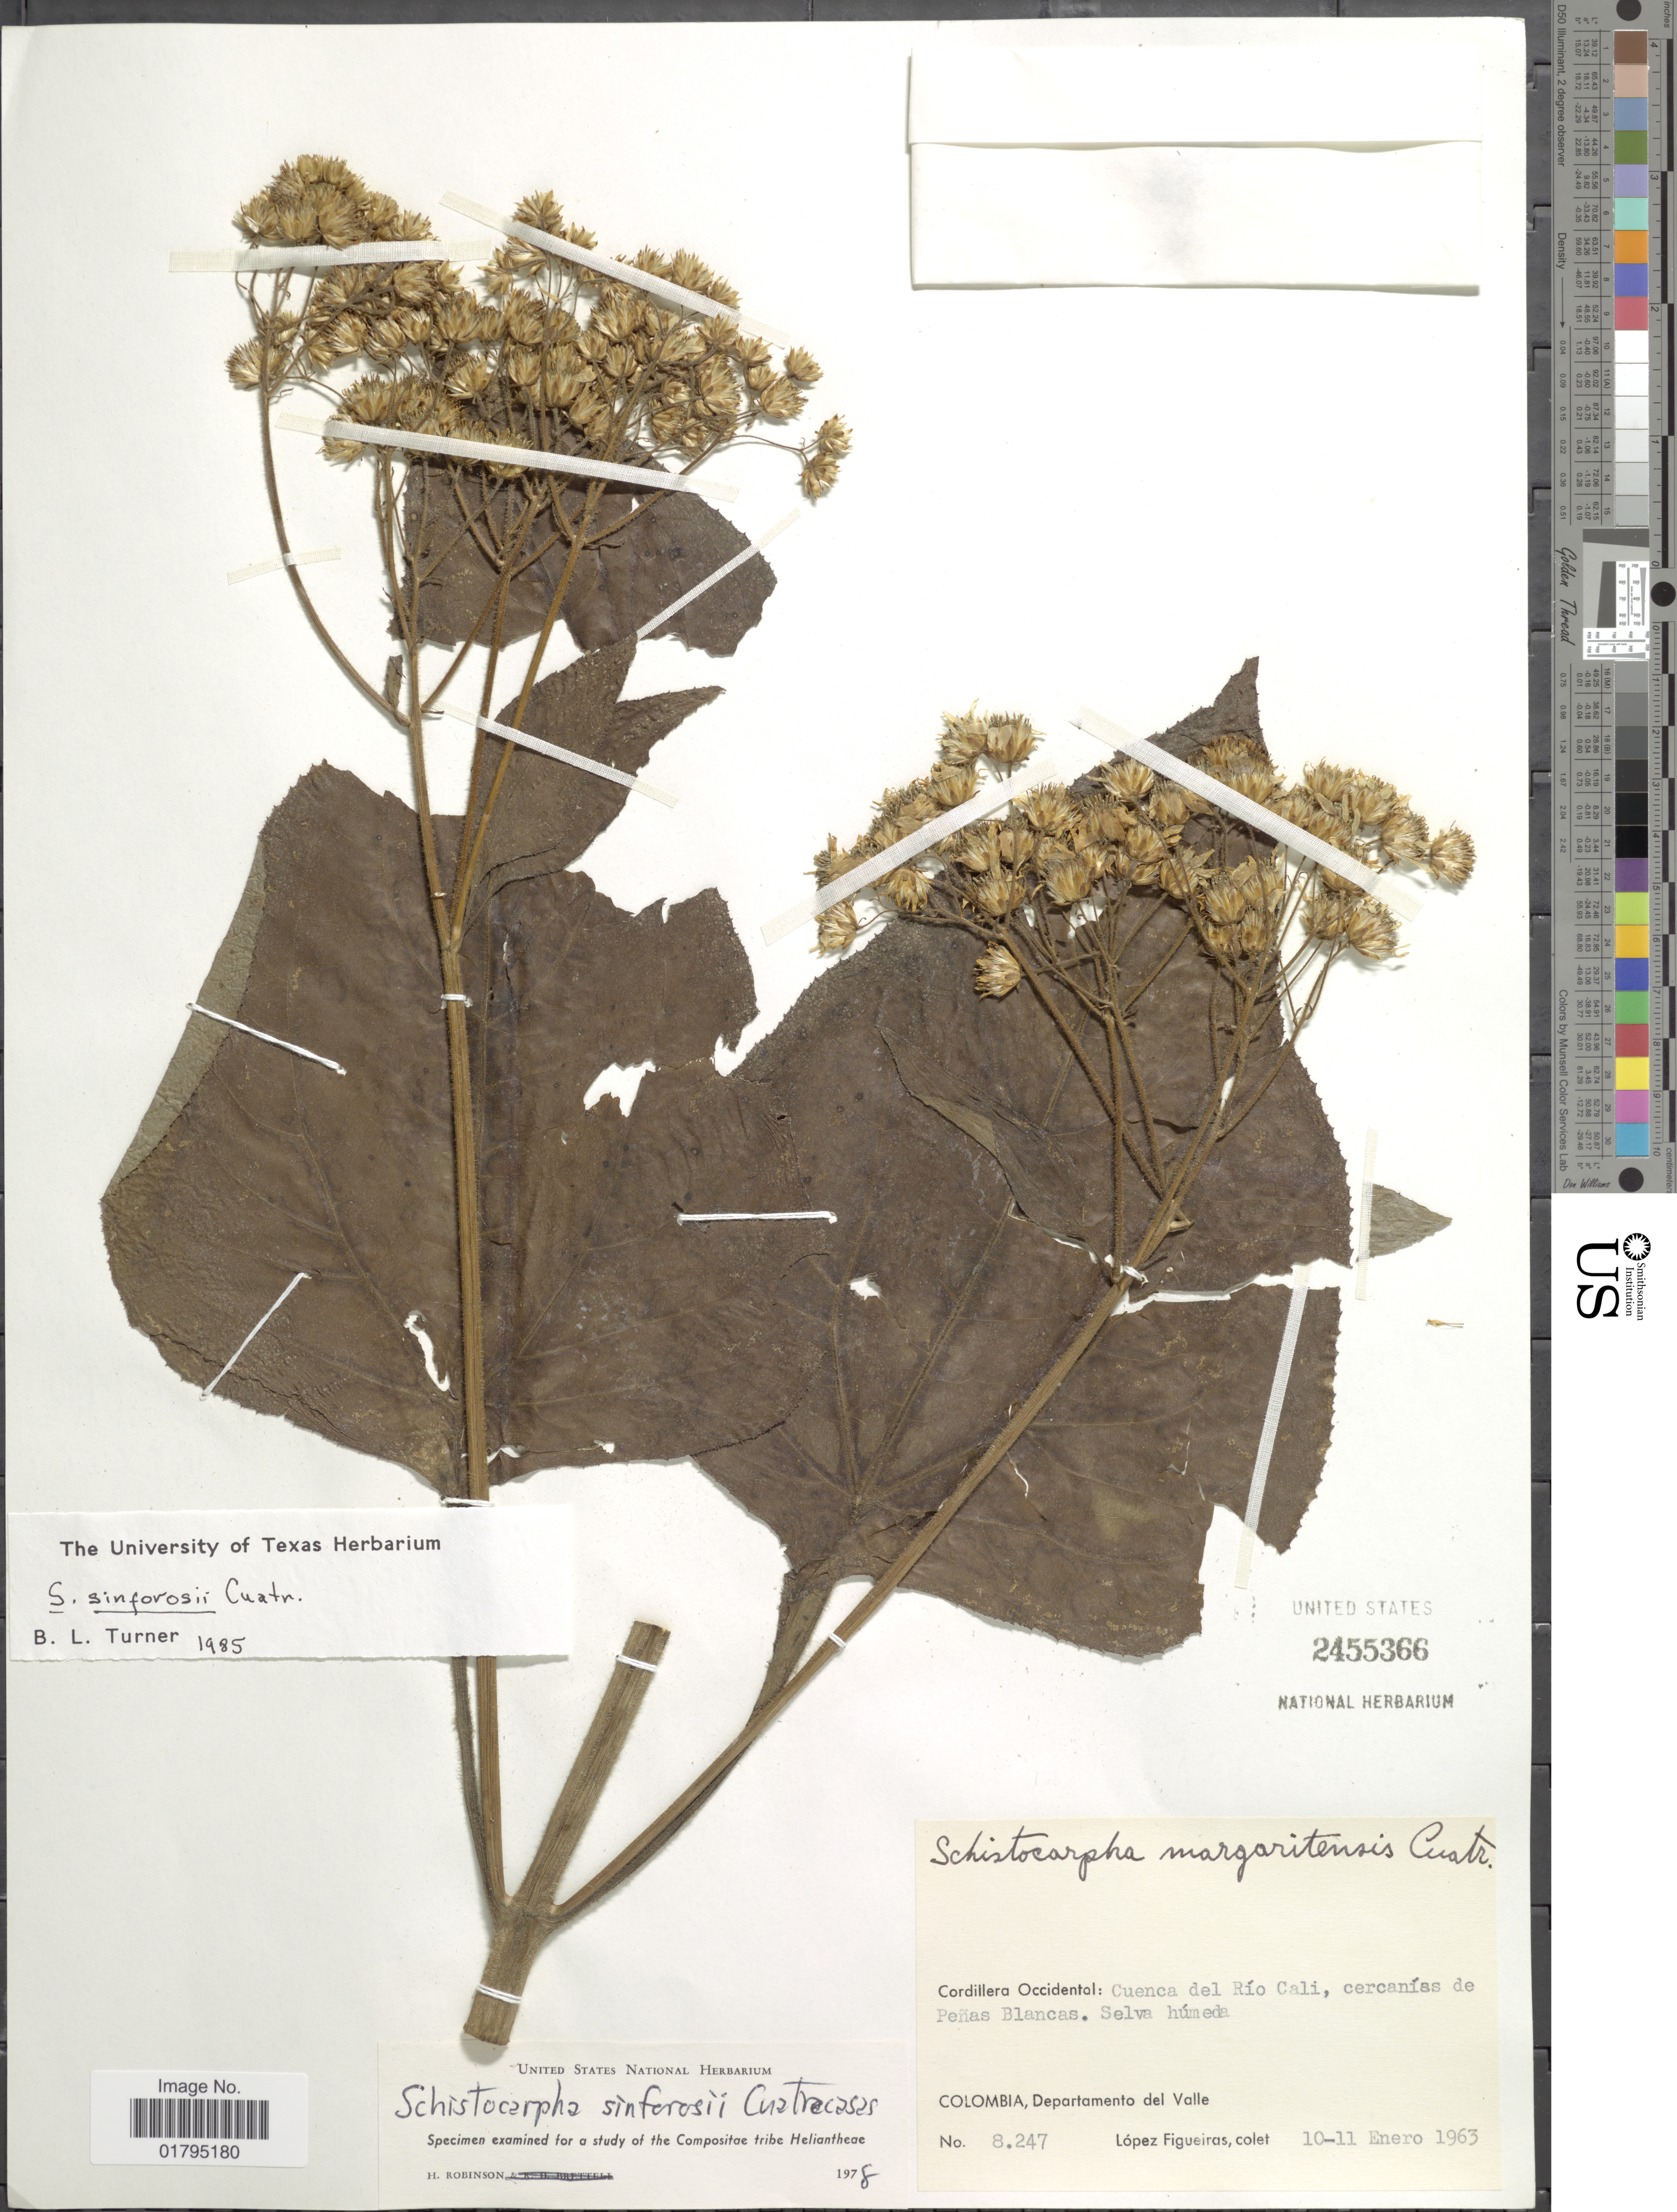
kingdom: Plantae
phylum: Tracheophyta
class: Magnoliopsida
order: Asterales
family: Asteraceae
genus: Schistocarpha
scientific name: Schistocarpha sinforosii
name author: Cuatrec.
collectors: M. López Figueiras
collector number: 8247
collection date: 1963-01-10/1963-01-11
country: Colombia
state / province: Valle del Cauca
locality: Cordillera Occidental: Cuenca del Rio Cali, cercanias de Penas Blancas. Selva humeda.Colombia, Departamento del Valle.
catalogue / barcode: US 2455366